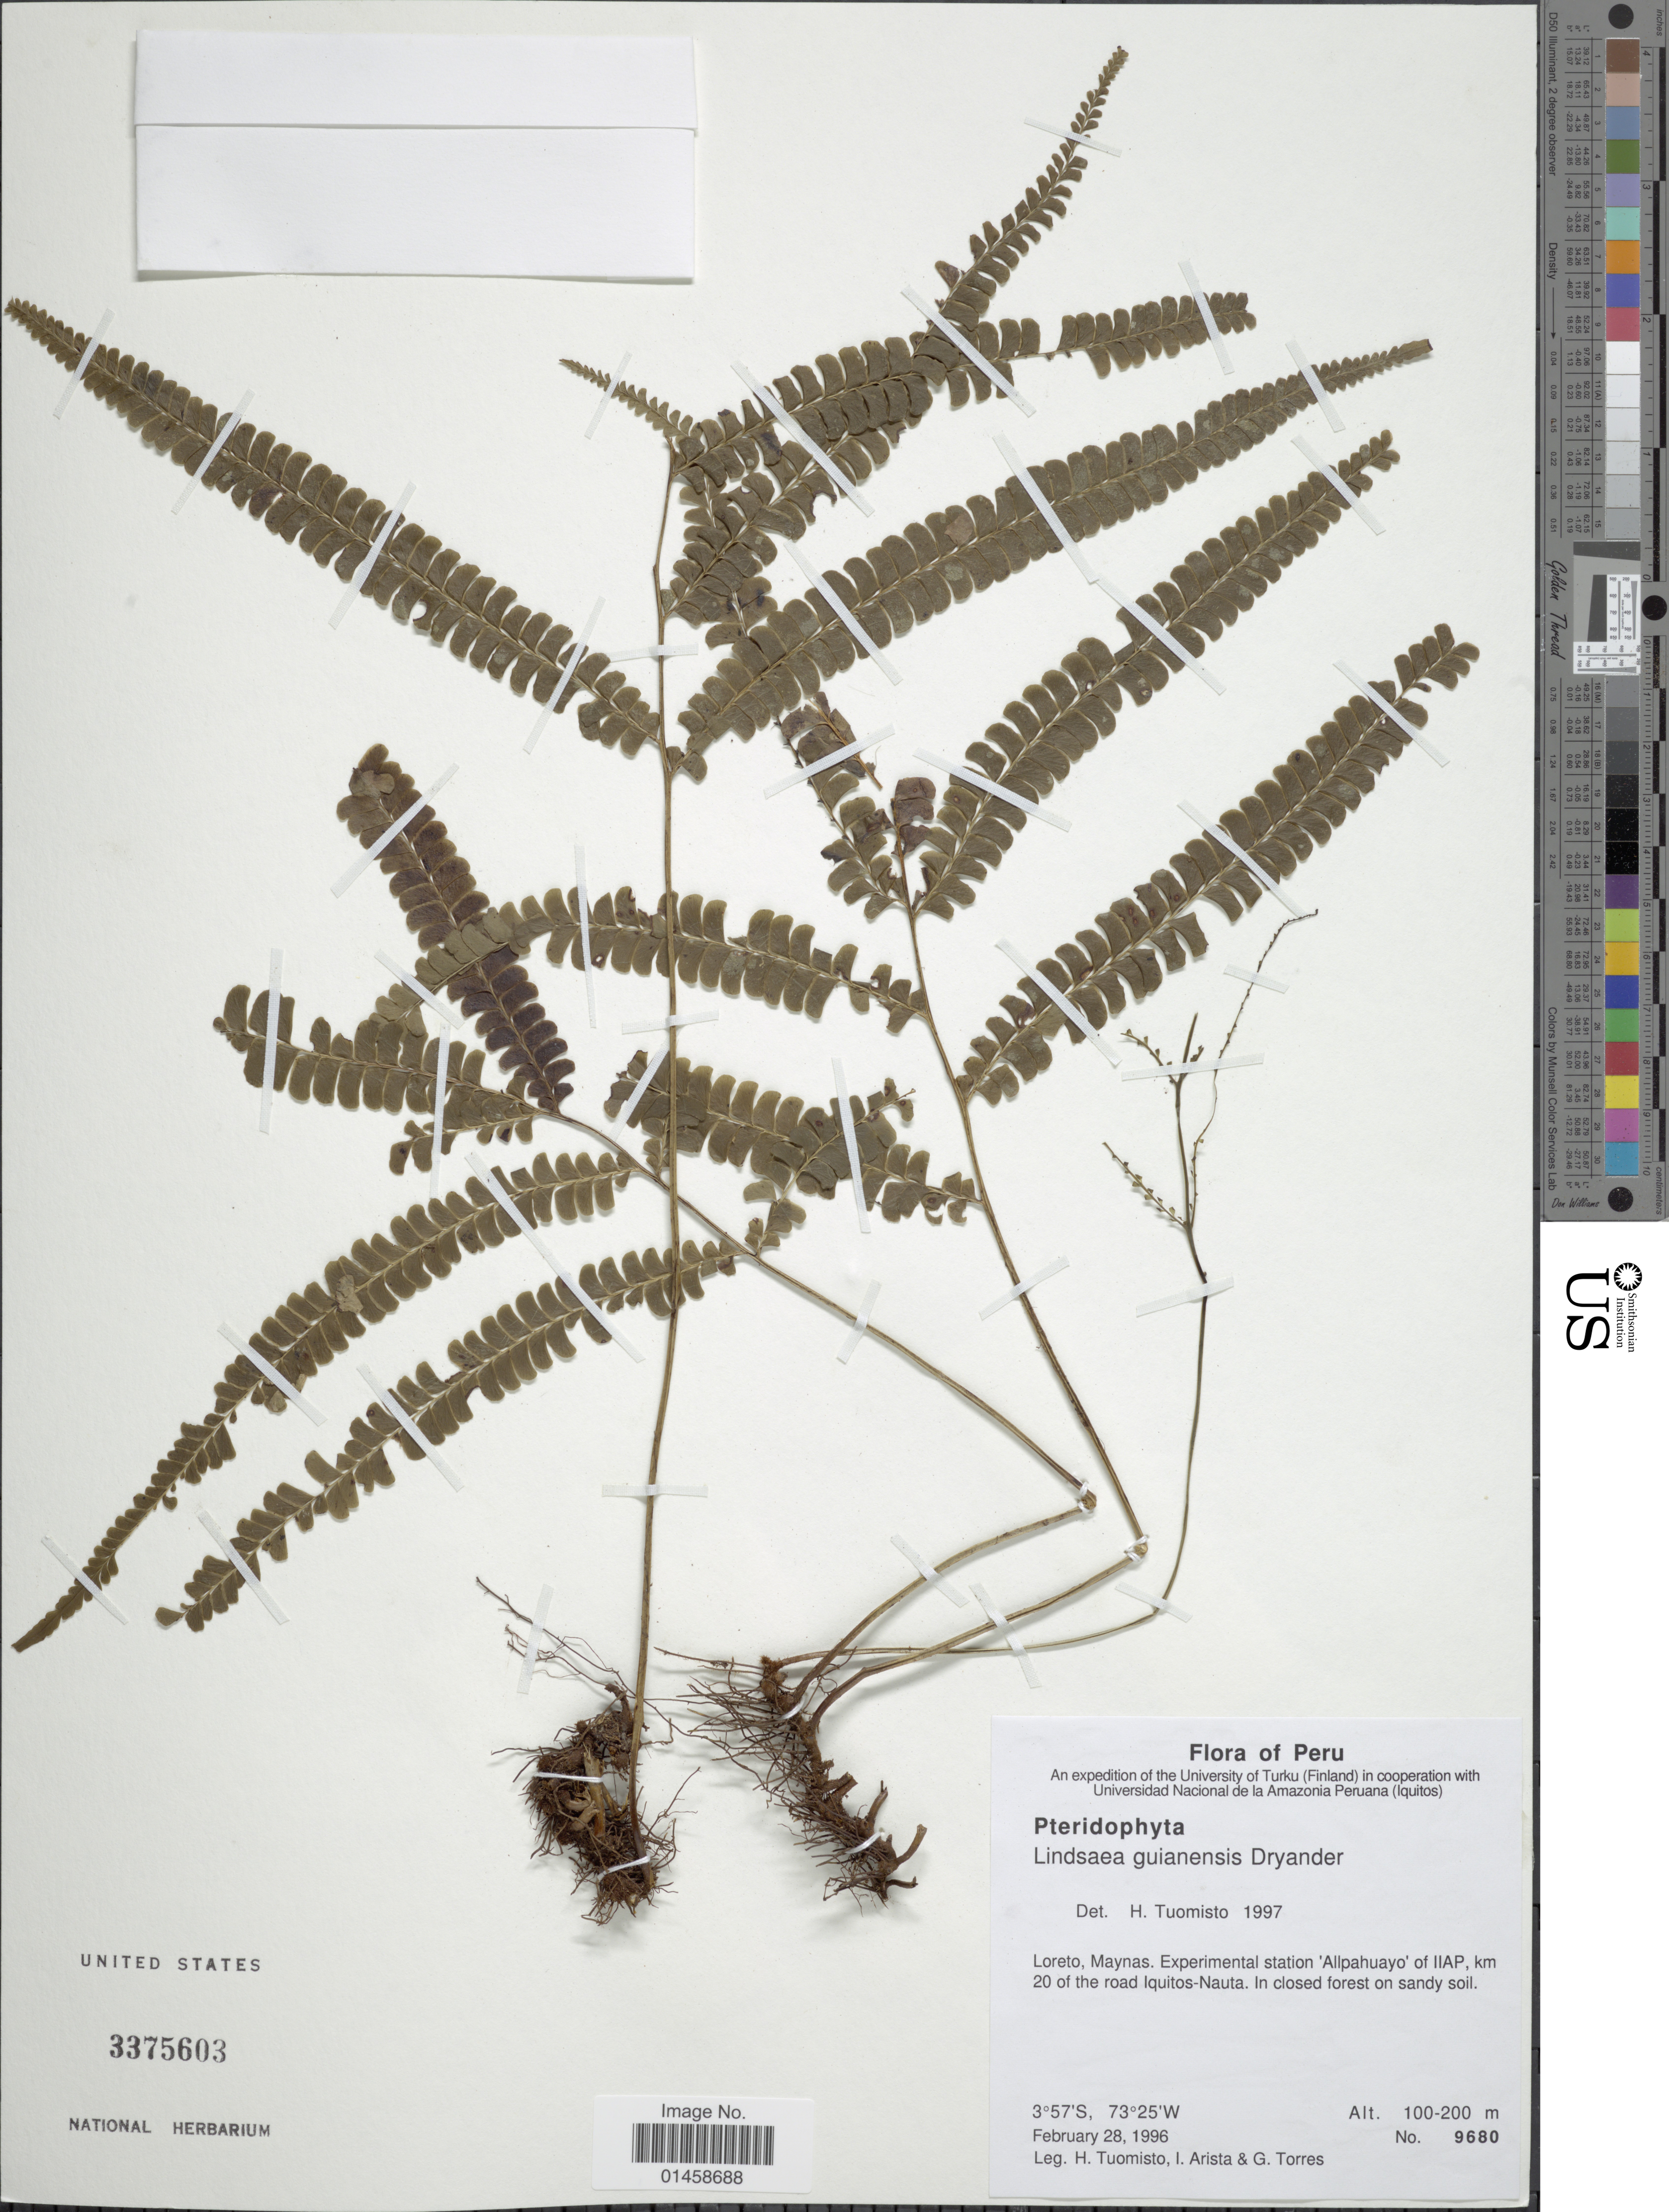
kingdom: Plantae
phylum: Tracheophyta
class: Polypodiopsida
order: Polypodiales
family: Lindsaeaceae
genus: Lindsaea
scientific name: Lindsaea guianensis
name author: (Aubl.) Dryand.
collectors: H. Tuomisto, I. Arista & G. Torres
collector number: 9680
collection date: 1996-02-28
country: Peru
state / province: Loreto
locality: Maynas, Experimental station Ällapahuayo of IIAP, km 20 of the road Iquitos-Nauta, In closed forest on sandy soil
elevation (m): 100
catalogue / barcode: US 3375603